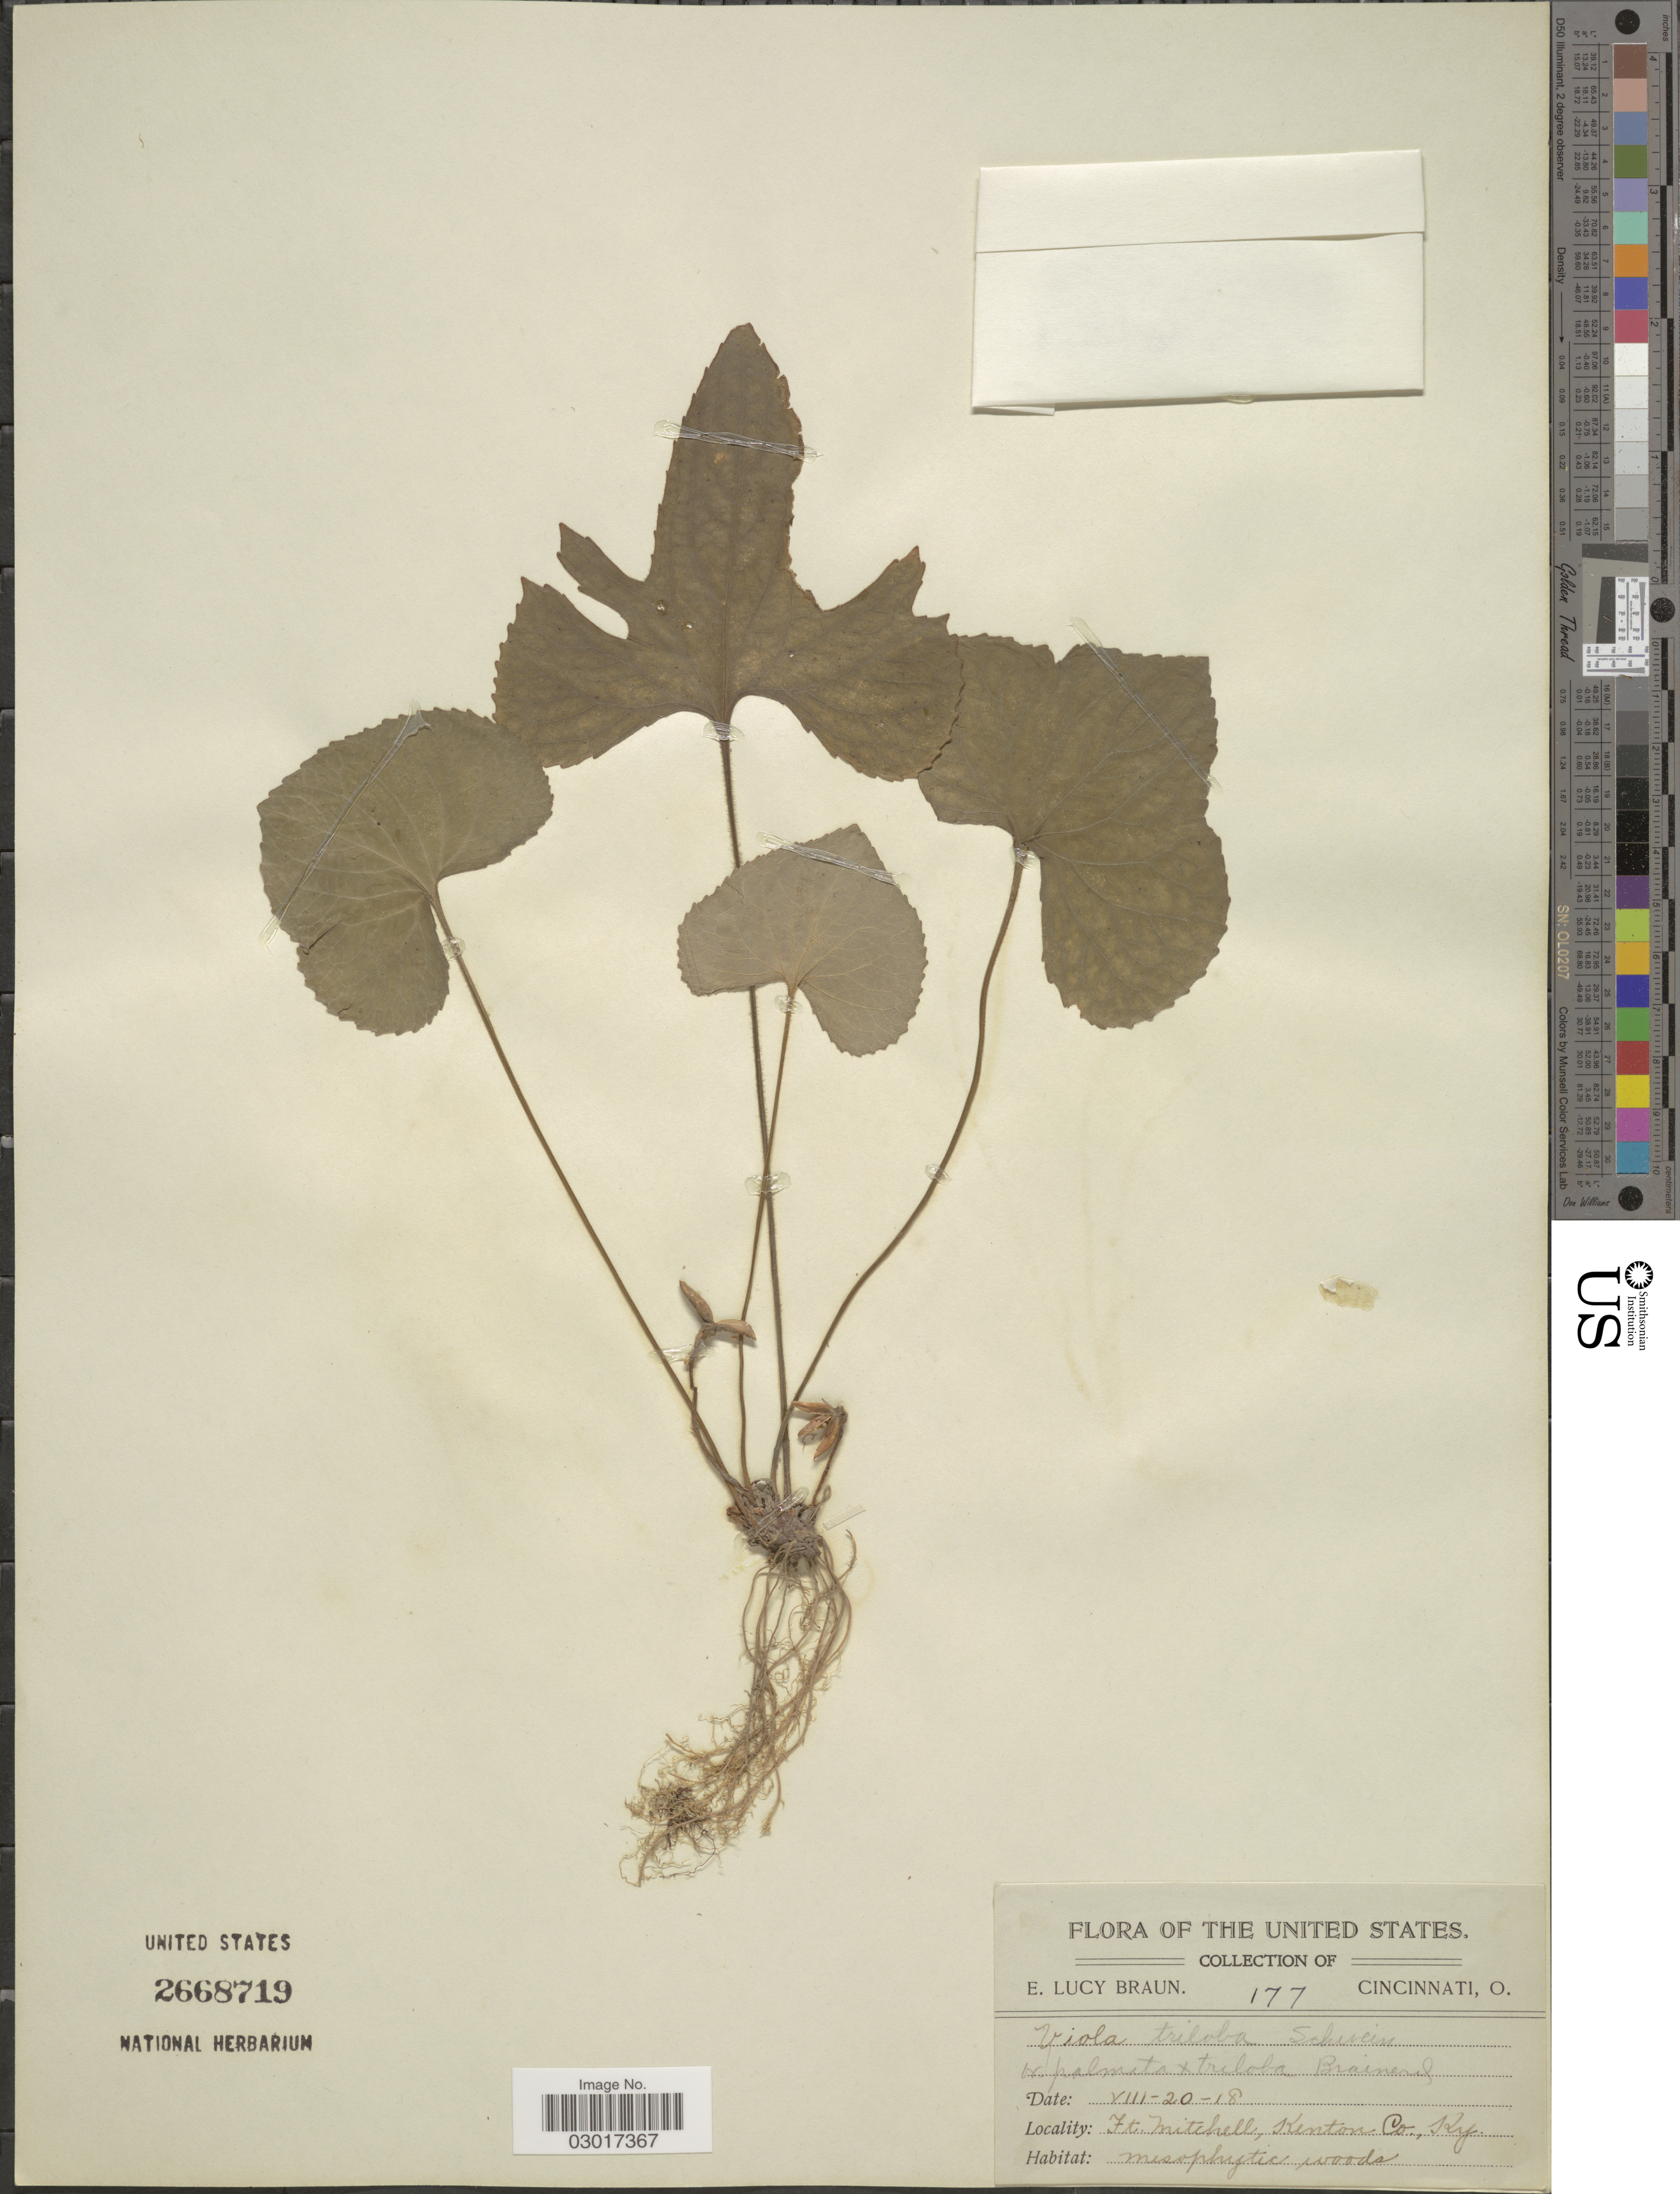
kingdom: Plantae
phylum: Tracheophyta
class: Magnoliopsida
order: Malpighiales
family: Violaceae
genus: Viola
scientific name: Viola triloba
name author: Schwein.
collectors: E. L. Braun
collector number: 177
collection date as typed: Transcribed d/m/y: 20/8/18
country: United States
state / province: Kentucky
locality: Ft. Mitchell, Kenton Co.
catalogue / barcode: US 2668719